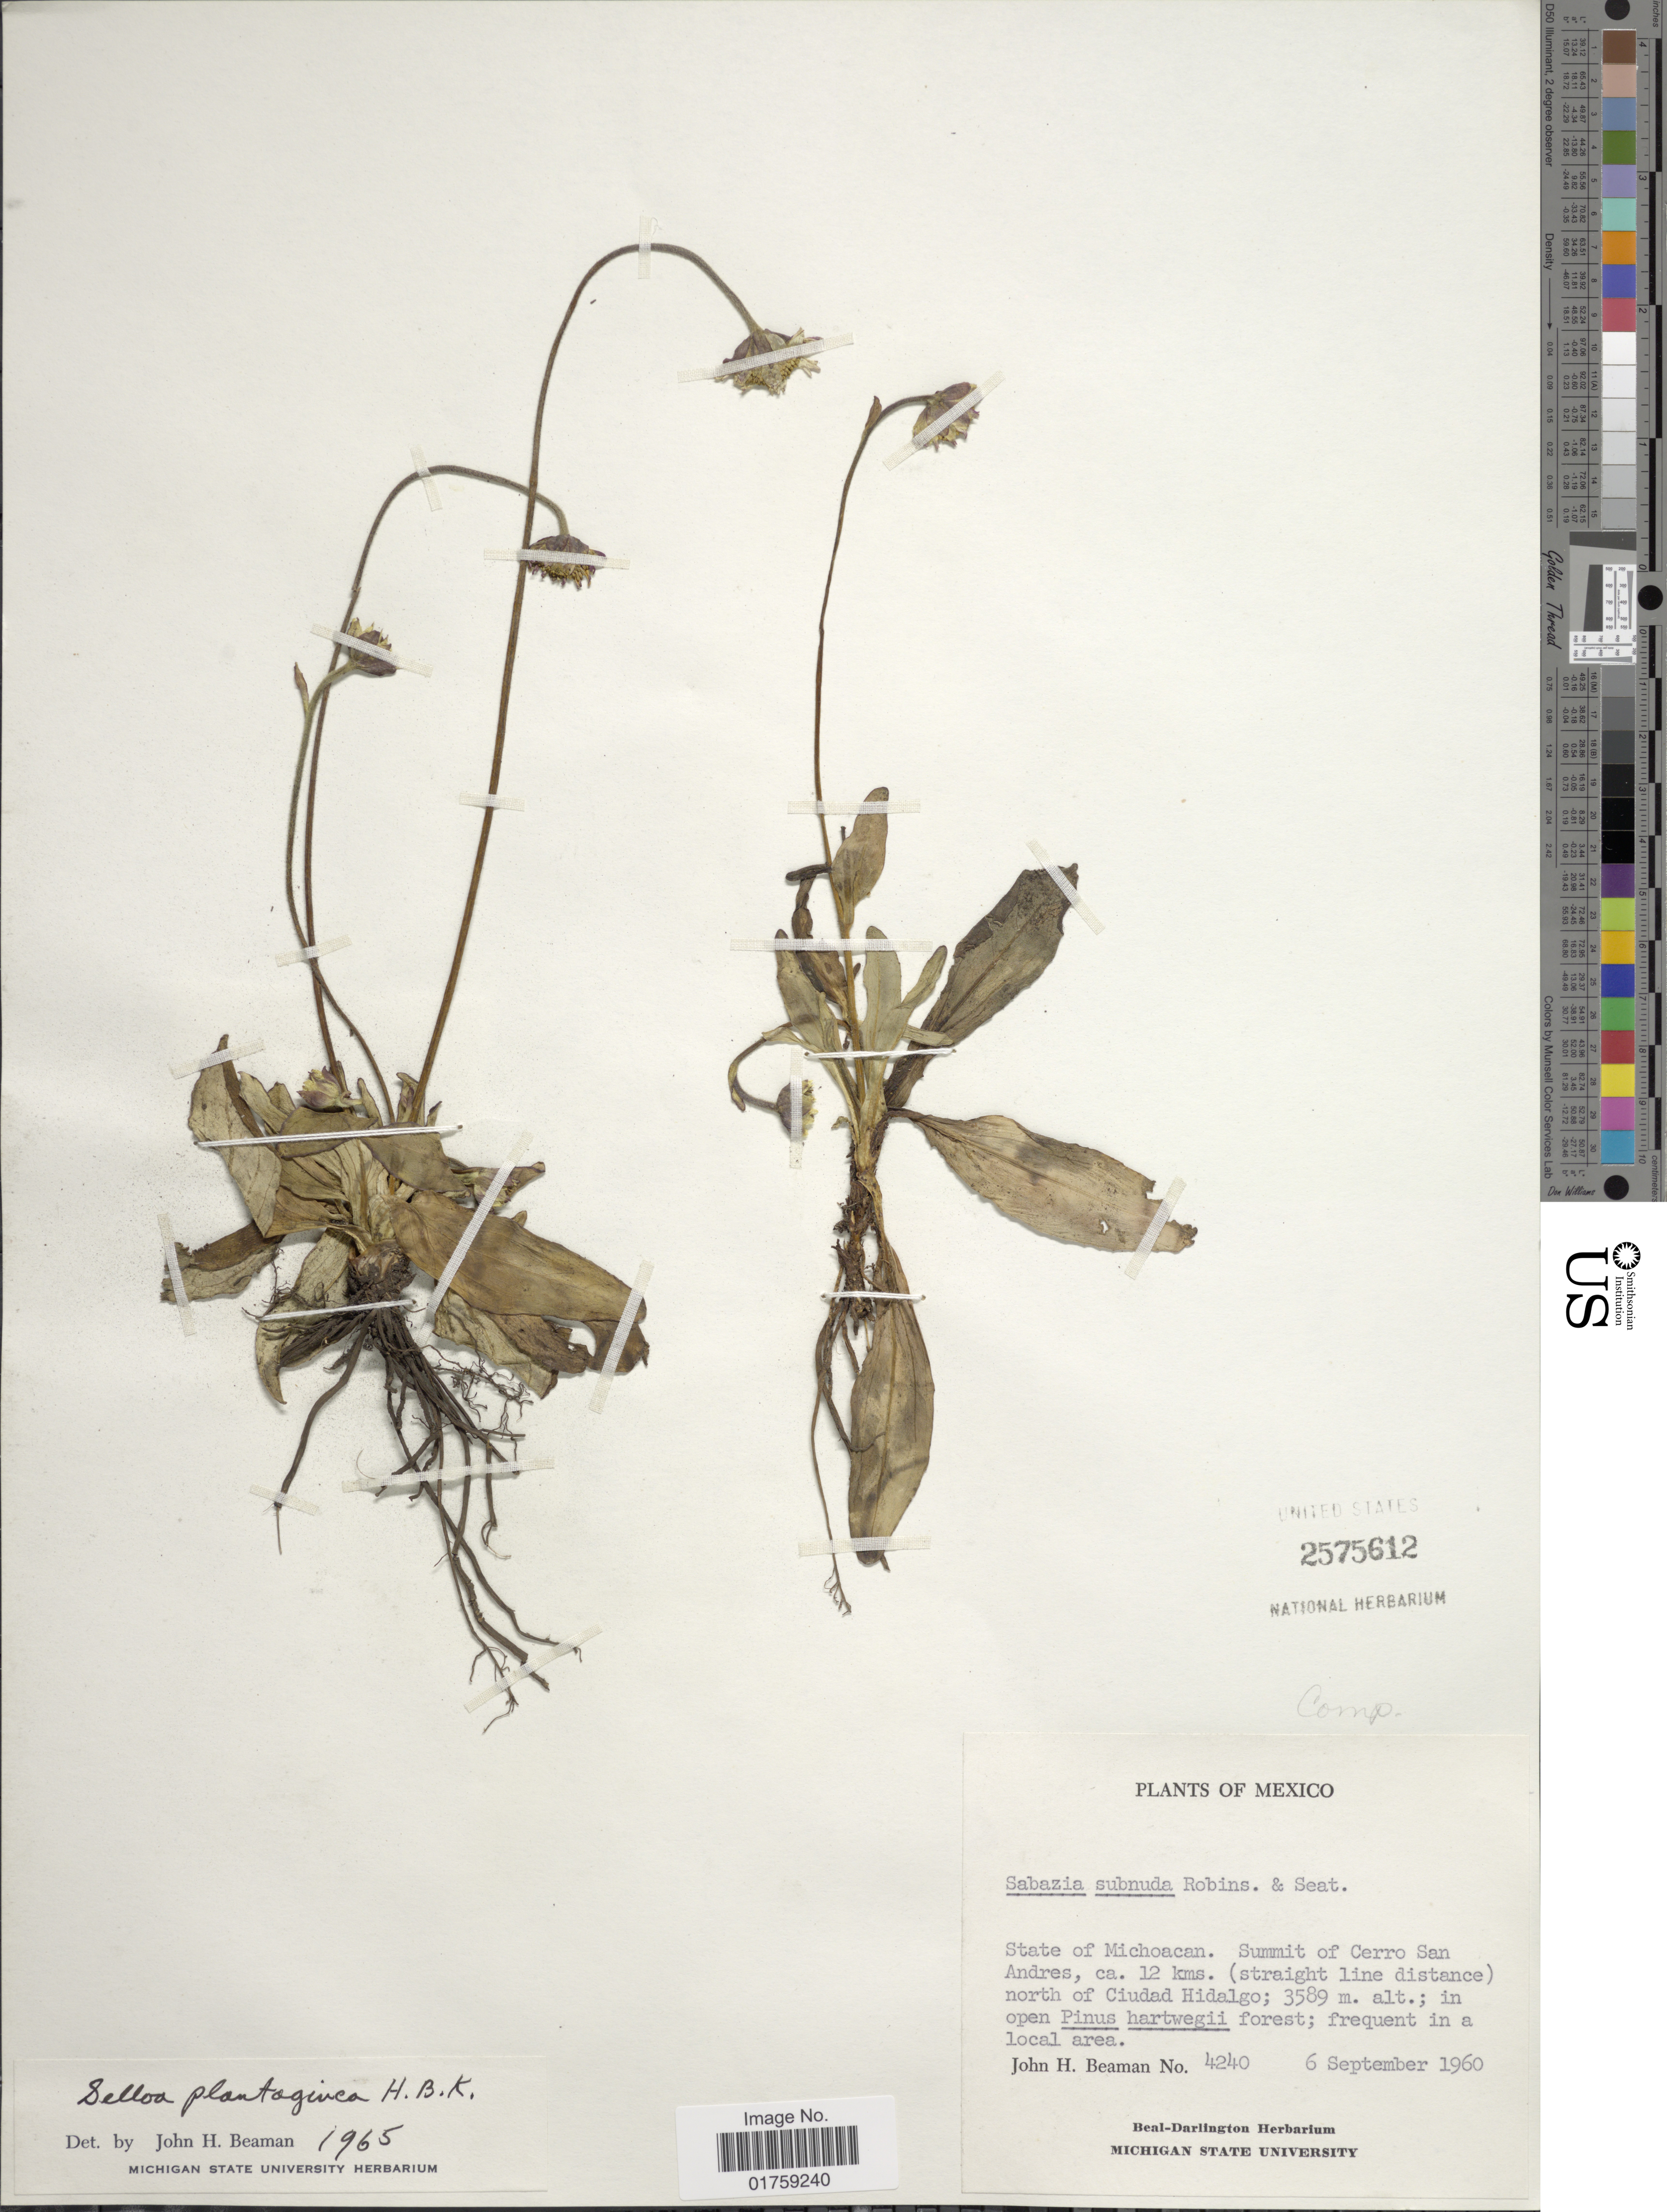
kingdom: Plantae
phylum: Tracheophyta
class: Magnoliopsida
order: Asterales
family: Asteraceae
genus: Selloa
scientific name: Selloa plantaginea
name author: Kunth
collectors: J. H. Beaman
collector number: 4240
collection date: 1960-09-06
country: Mexico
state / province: Michoacán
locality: Mexico. State of Michoacán. Summit of Cerro San Andres, ca. 12 kms. (straight line distance) north of Ciudad Hidalgo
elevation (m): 3589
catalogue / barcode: US 2575612